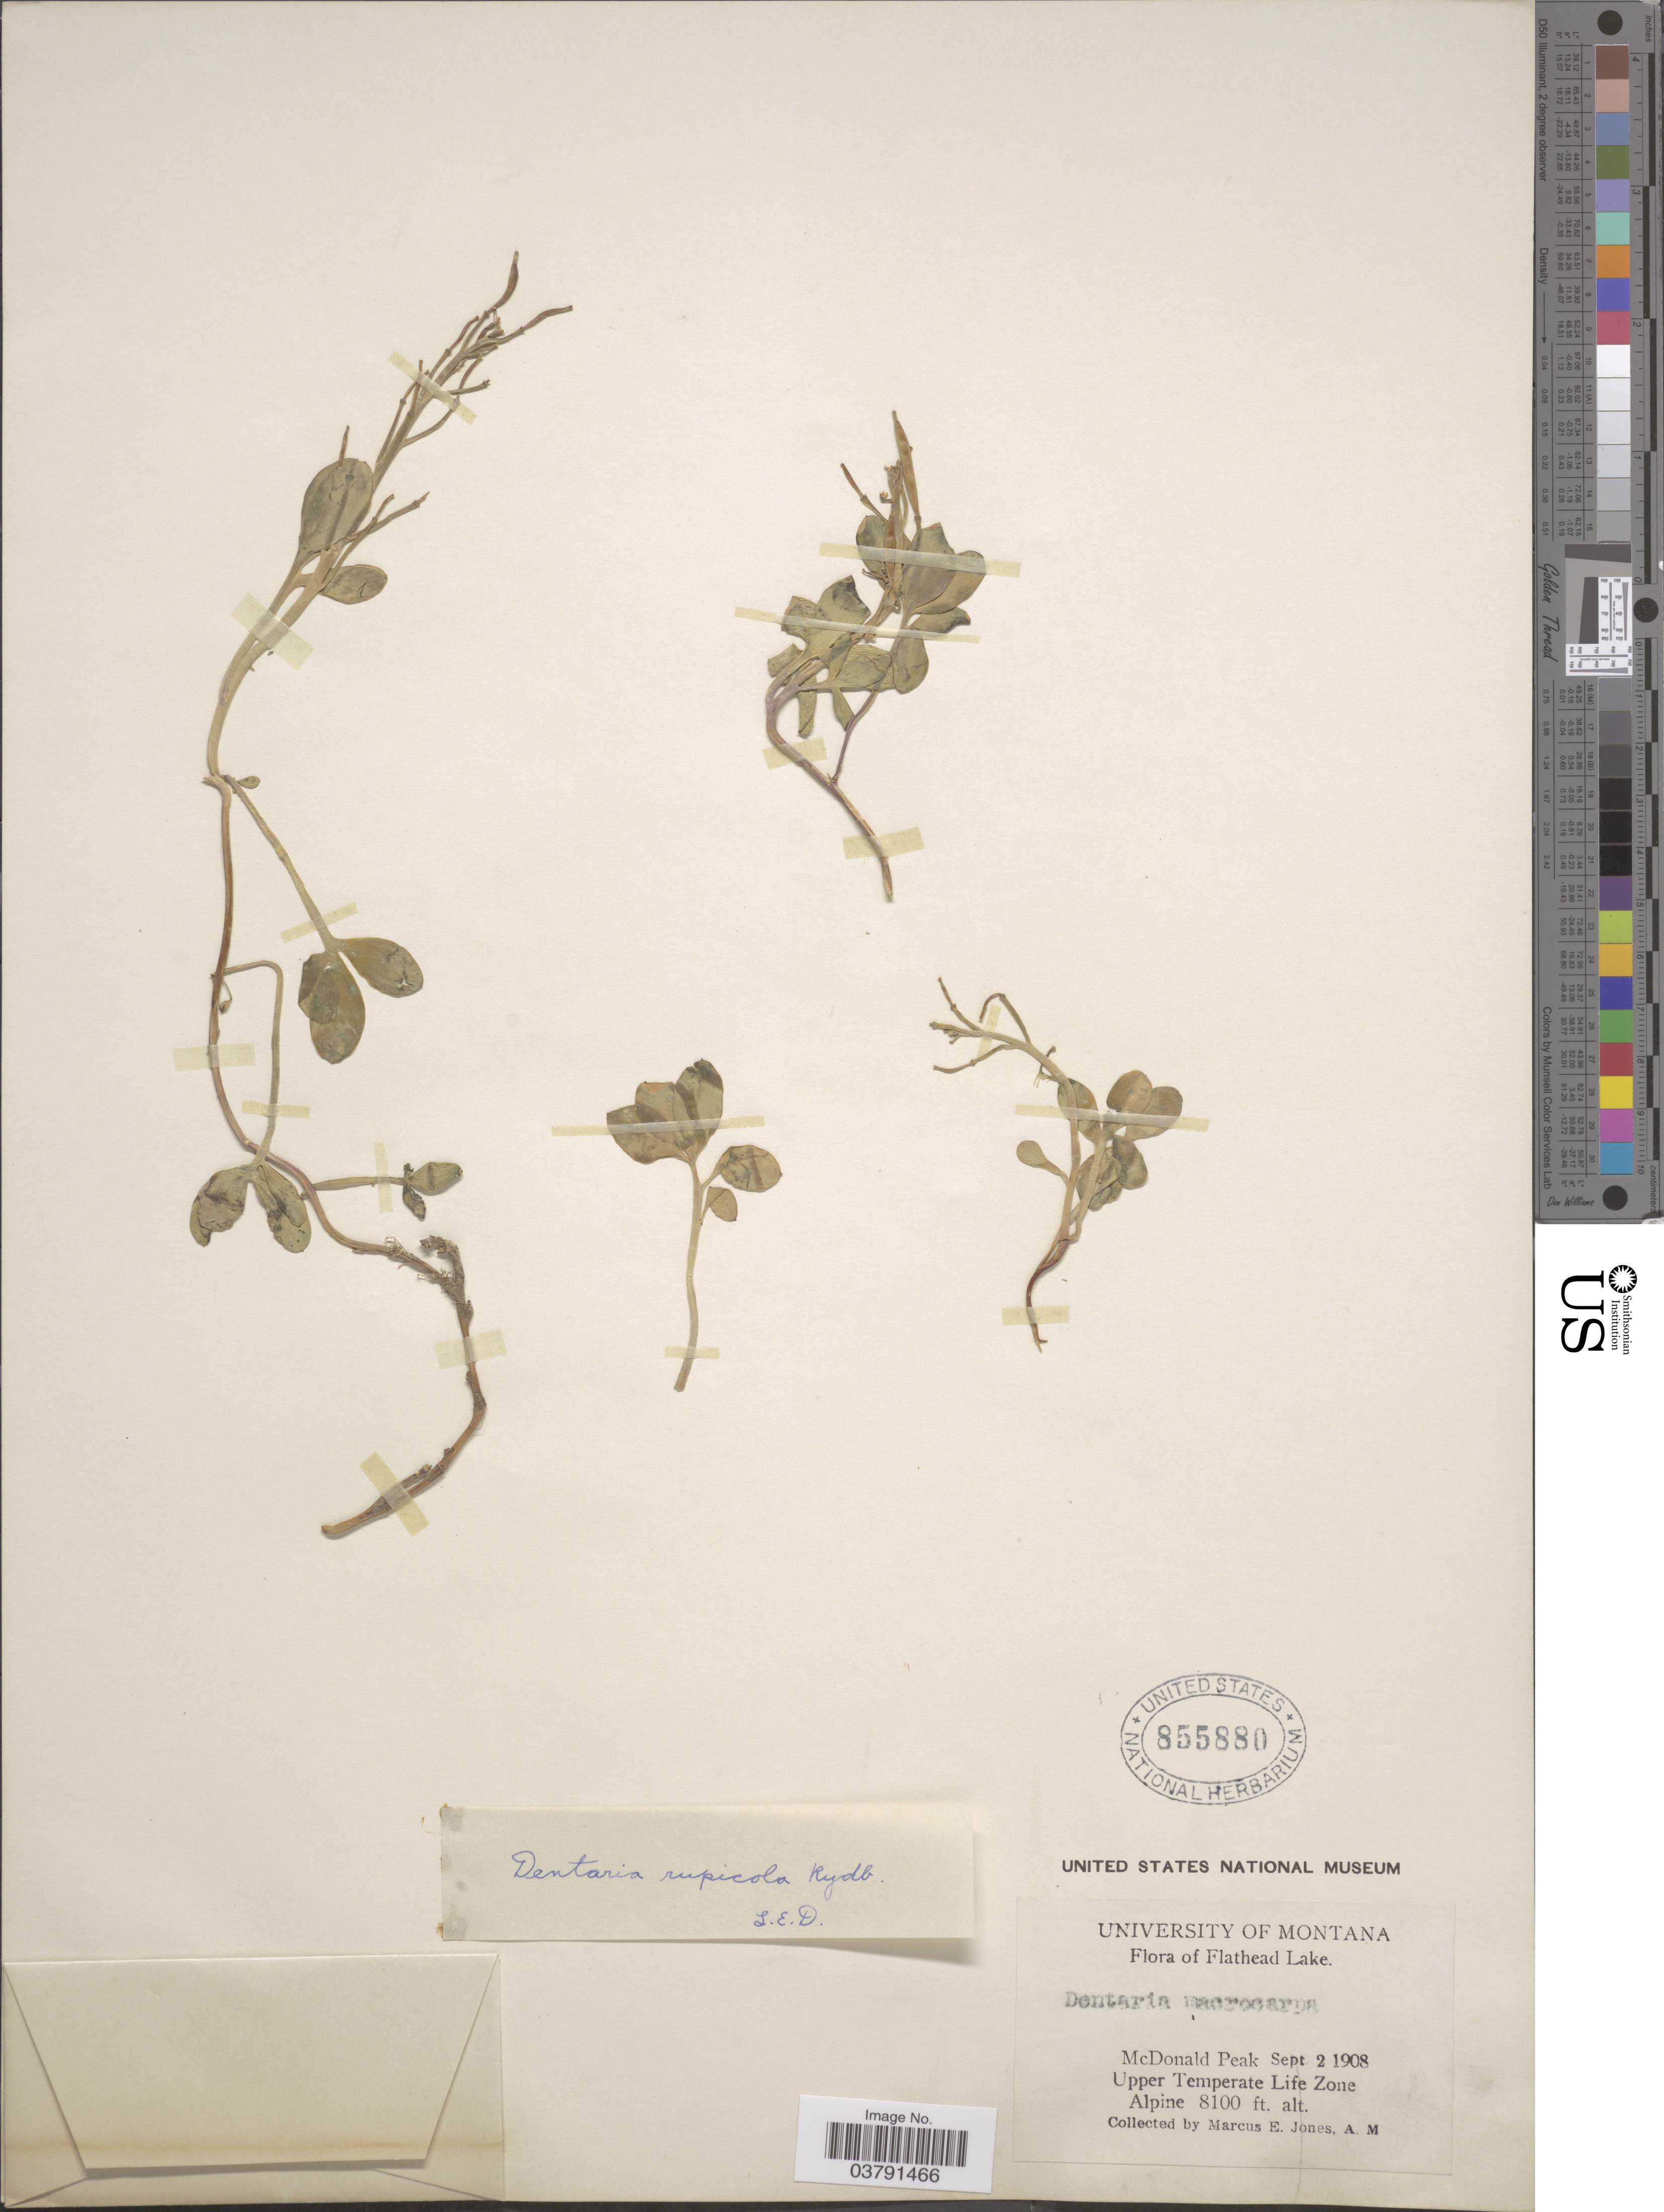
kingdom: Plantae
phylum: Tracheophyta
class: Magnoliopsida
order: Brassicales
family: Brassicaceae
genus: Dentaria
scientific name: Dentaria rupicola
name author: (O.E. Schulz) Rydb.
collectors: M. E. Jones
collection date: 1908-09-02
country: United States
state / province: Montana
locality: Flathead Lake. McDonald Peak. Upper Temperate Life Zone Alpine.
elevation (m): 2469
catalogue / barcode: US 855880